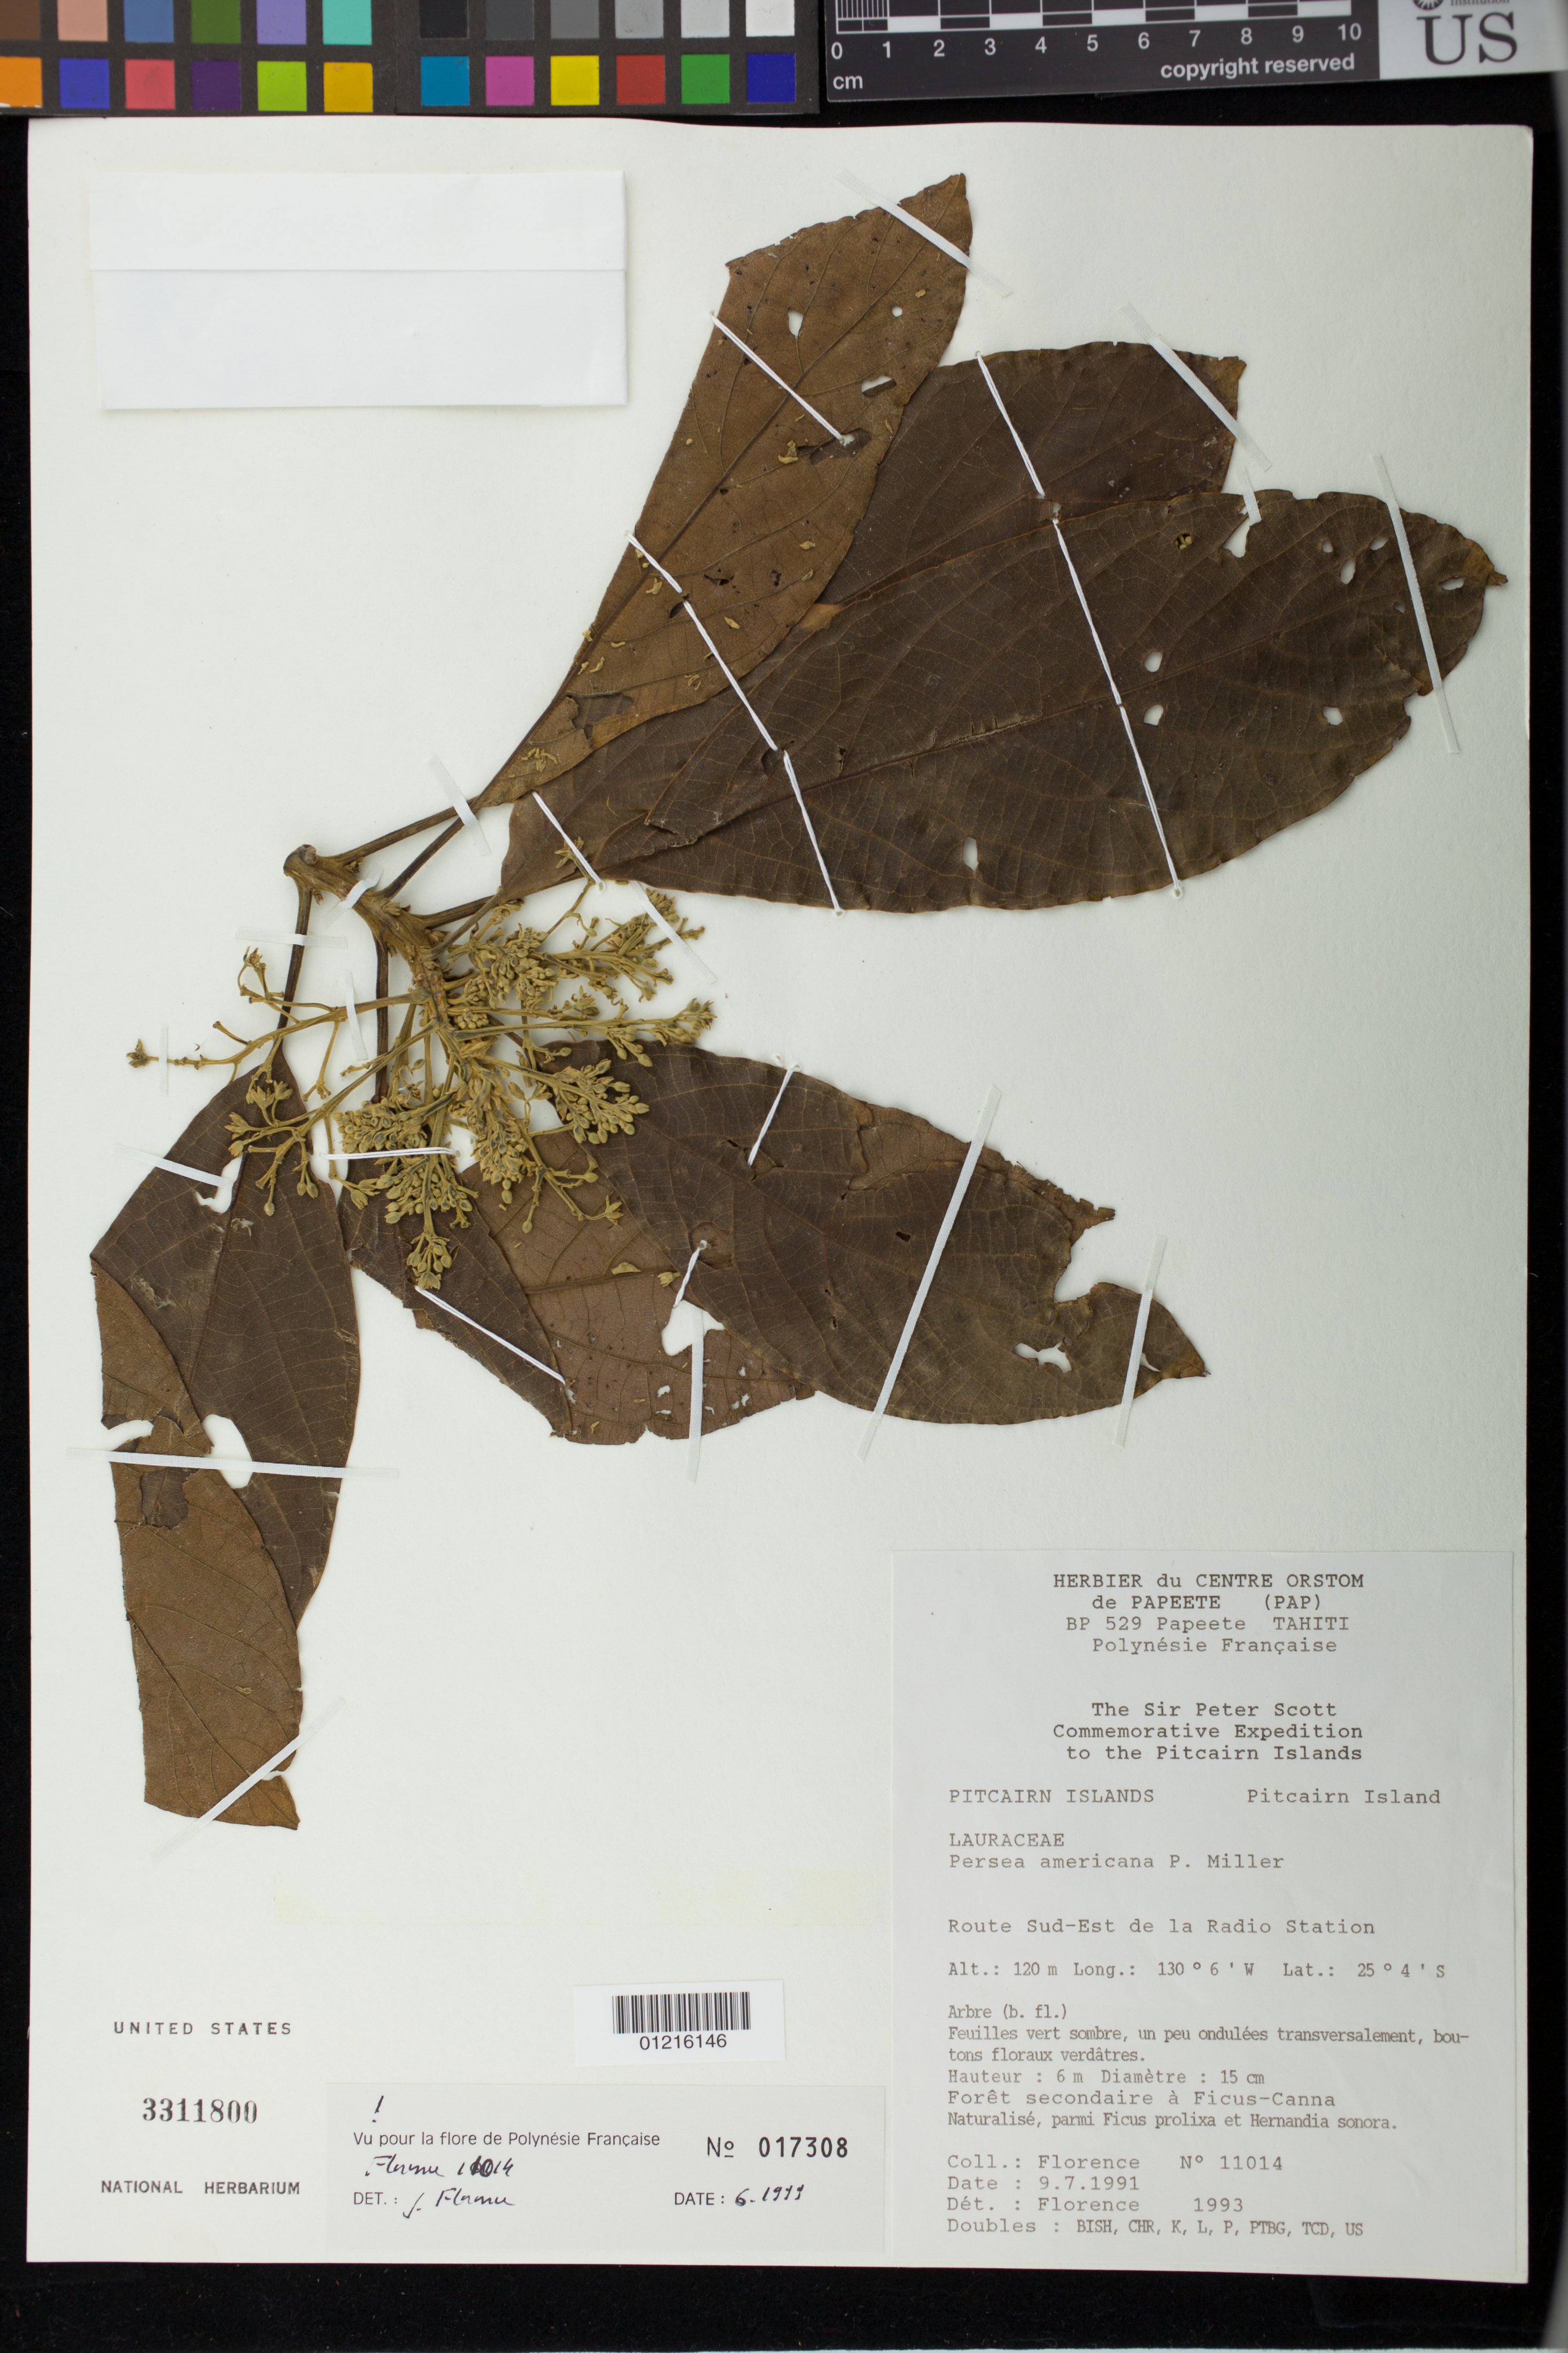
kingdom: Plantae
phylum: Tracheophyta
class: Magnoliopsida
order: Laurales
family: Lauraceae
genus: Persea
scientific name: Persea americana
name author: Mill.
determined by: Florence, J.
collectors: J. Florence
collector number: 11014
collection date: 1991-07-09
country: Pitcairn Islands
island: Pitcairn Island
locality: Route sud-est de la radio station.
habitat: Forèt secondaire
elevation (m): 120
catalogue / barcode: US 3311800